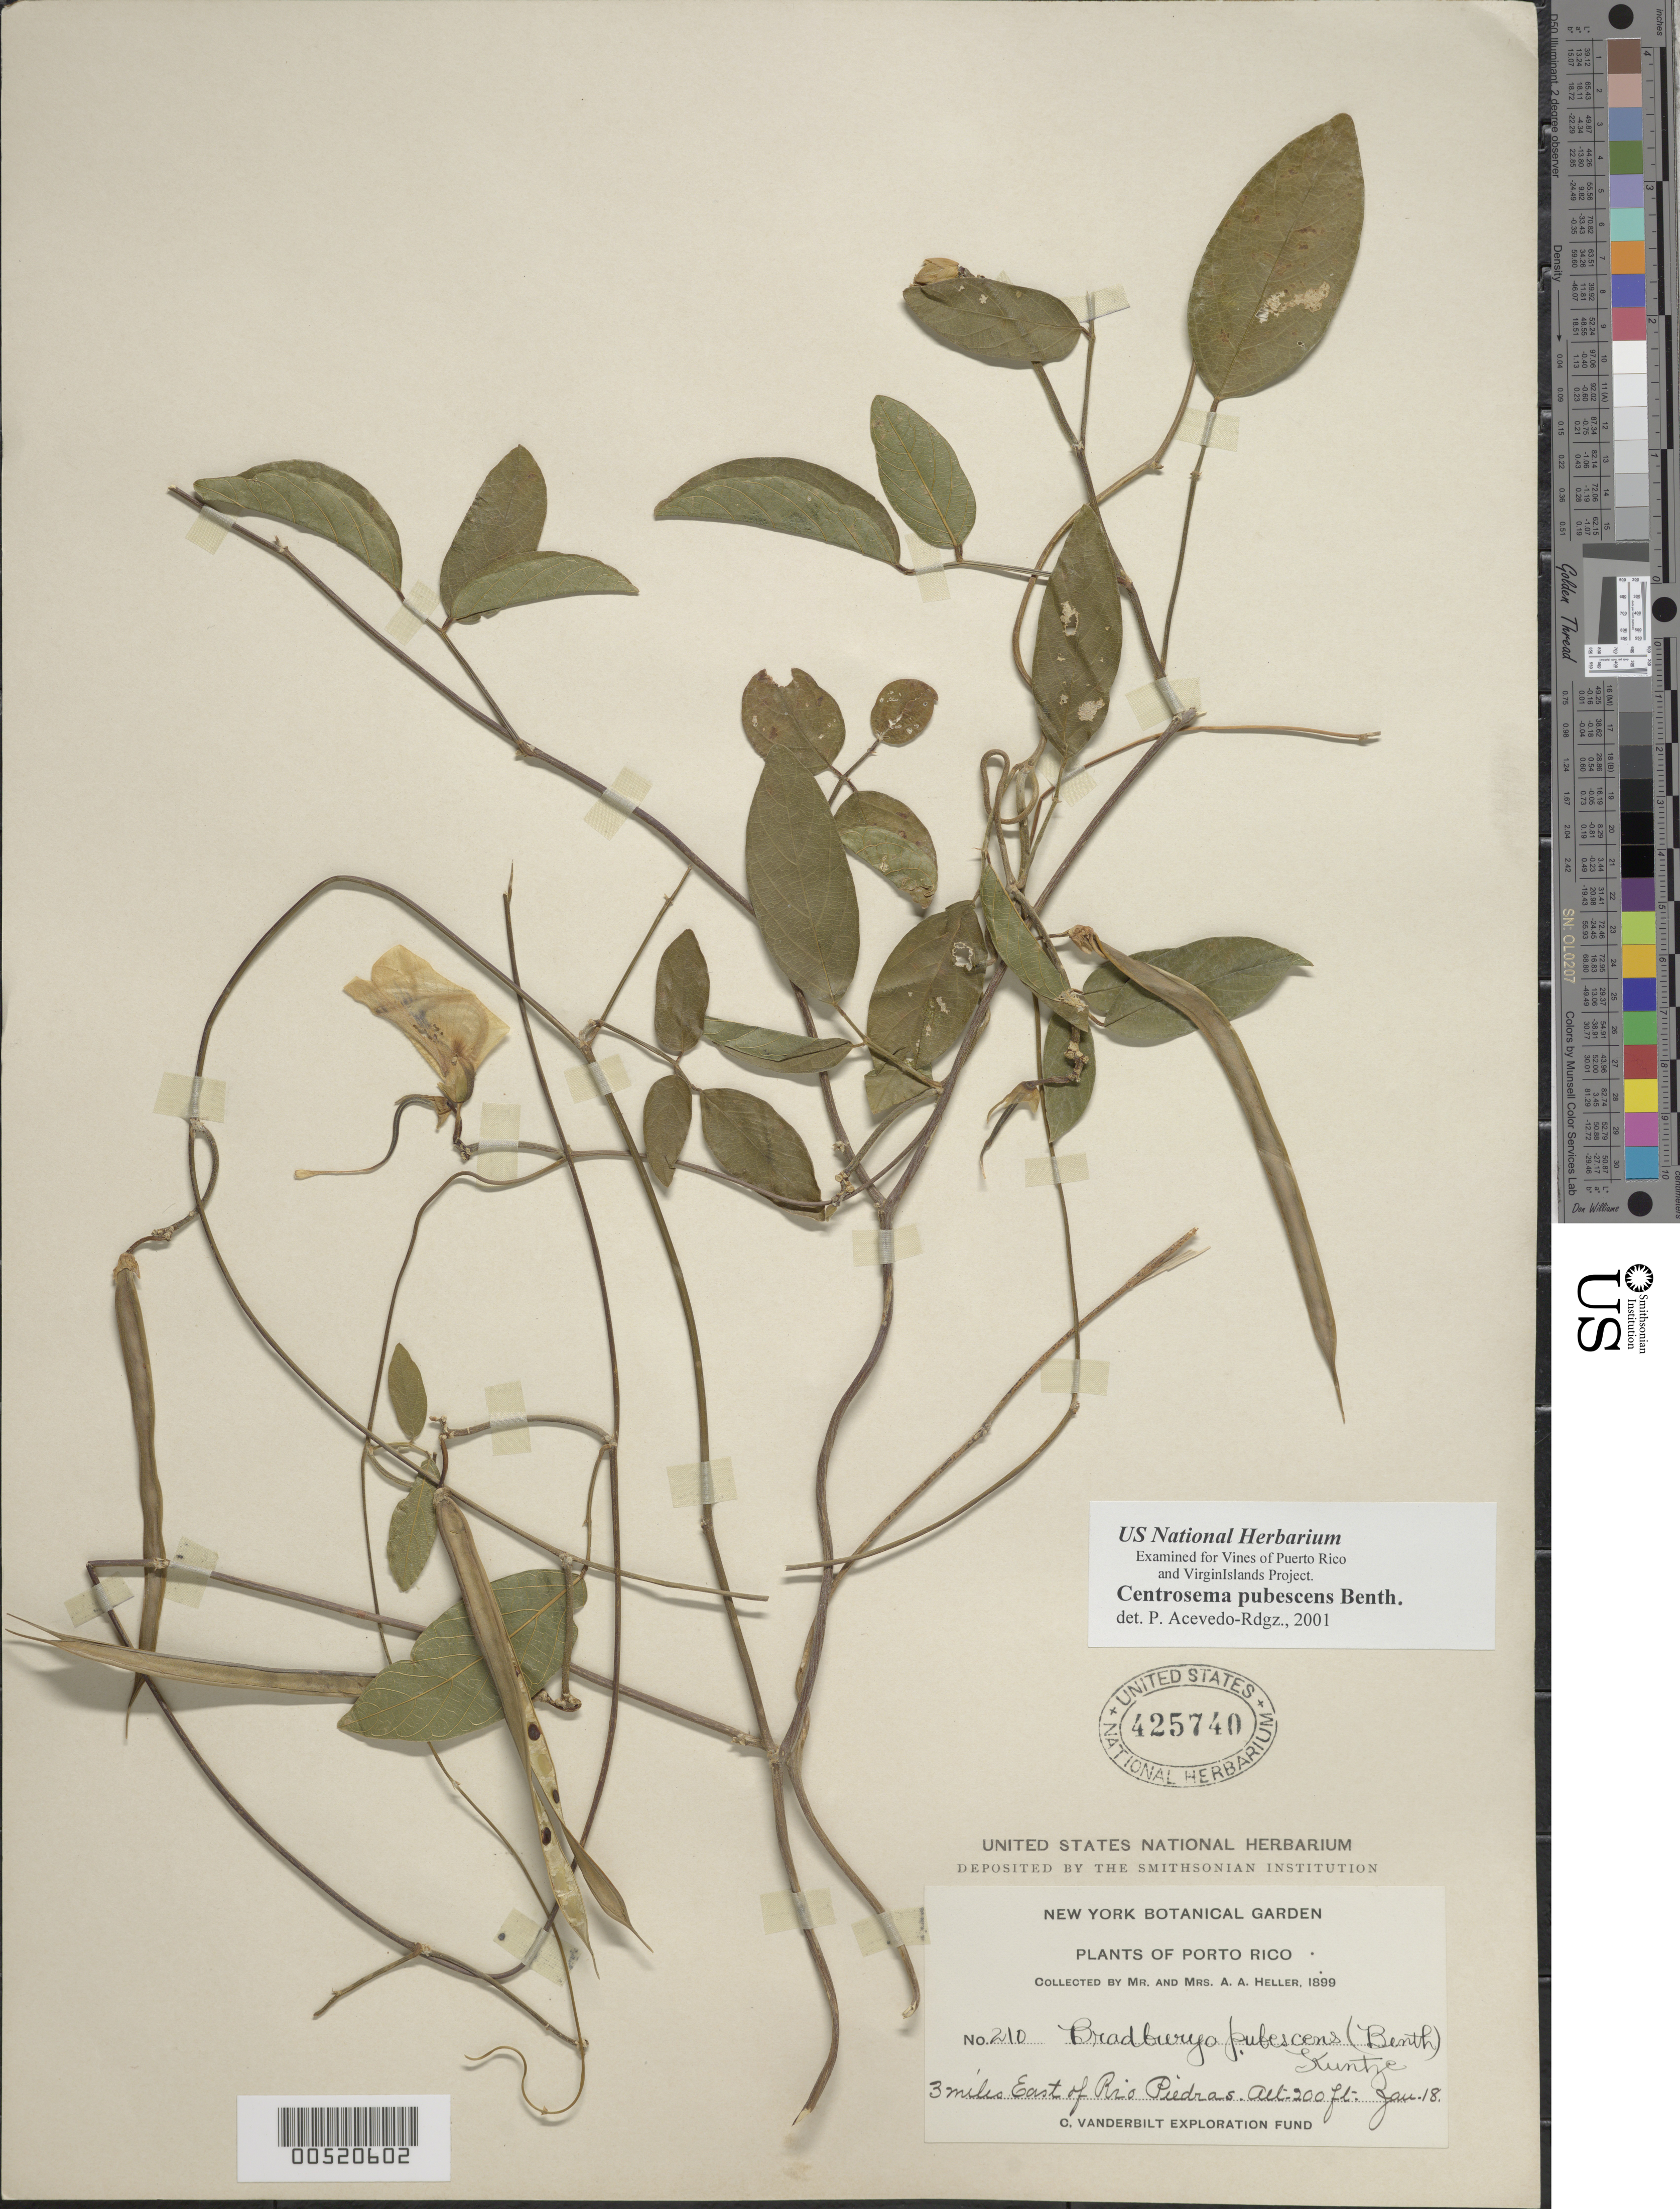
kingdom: Plantae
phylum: Tracheophyta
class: Magnoliopsida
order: Fabales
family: Fabaceae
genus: Centrosema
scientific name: Centrosema pubescens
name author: Benth.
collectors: A. A. Heller & E. G. Heller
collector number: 210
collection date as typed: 18 Jan 1899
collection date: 1899-01-18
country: Puerto Rico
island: Greater Antilles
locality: Rio Piedras, 3 mi E of.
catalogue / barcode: US 425740